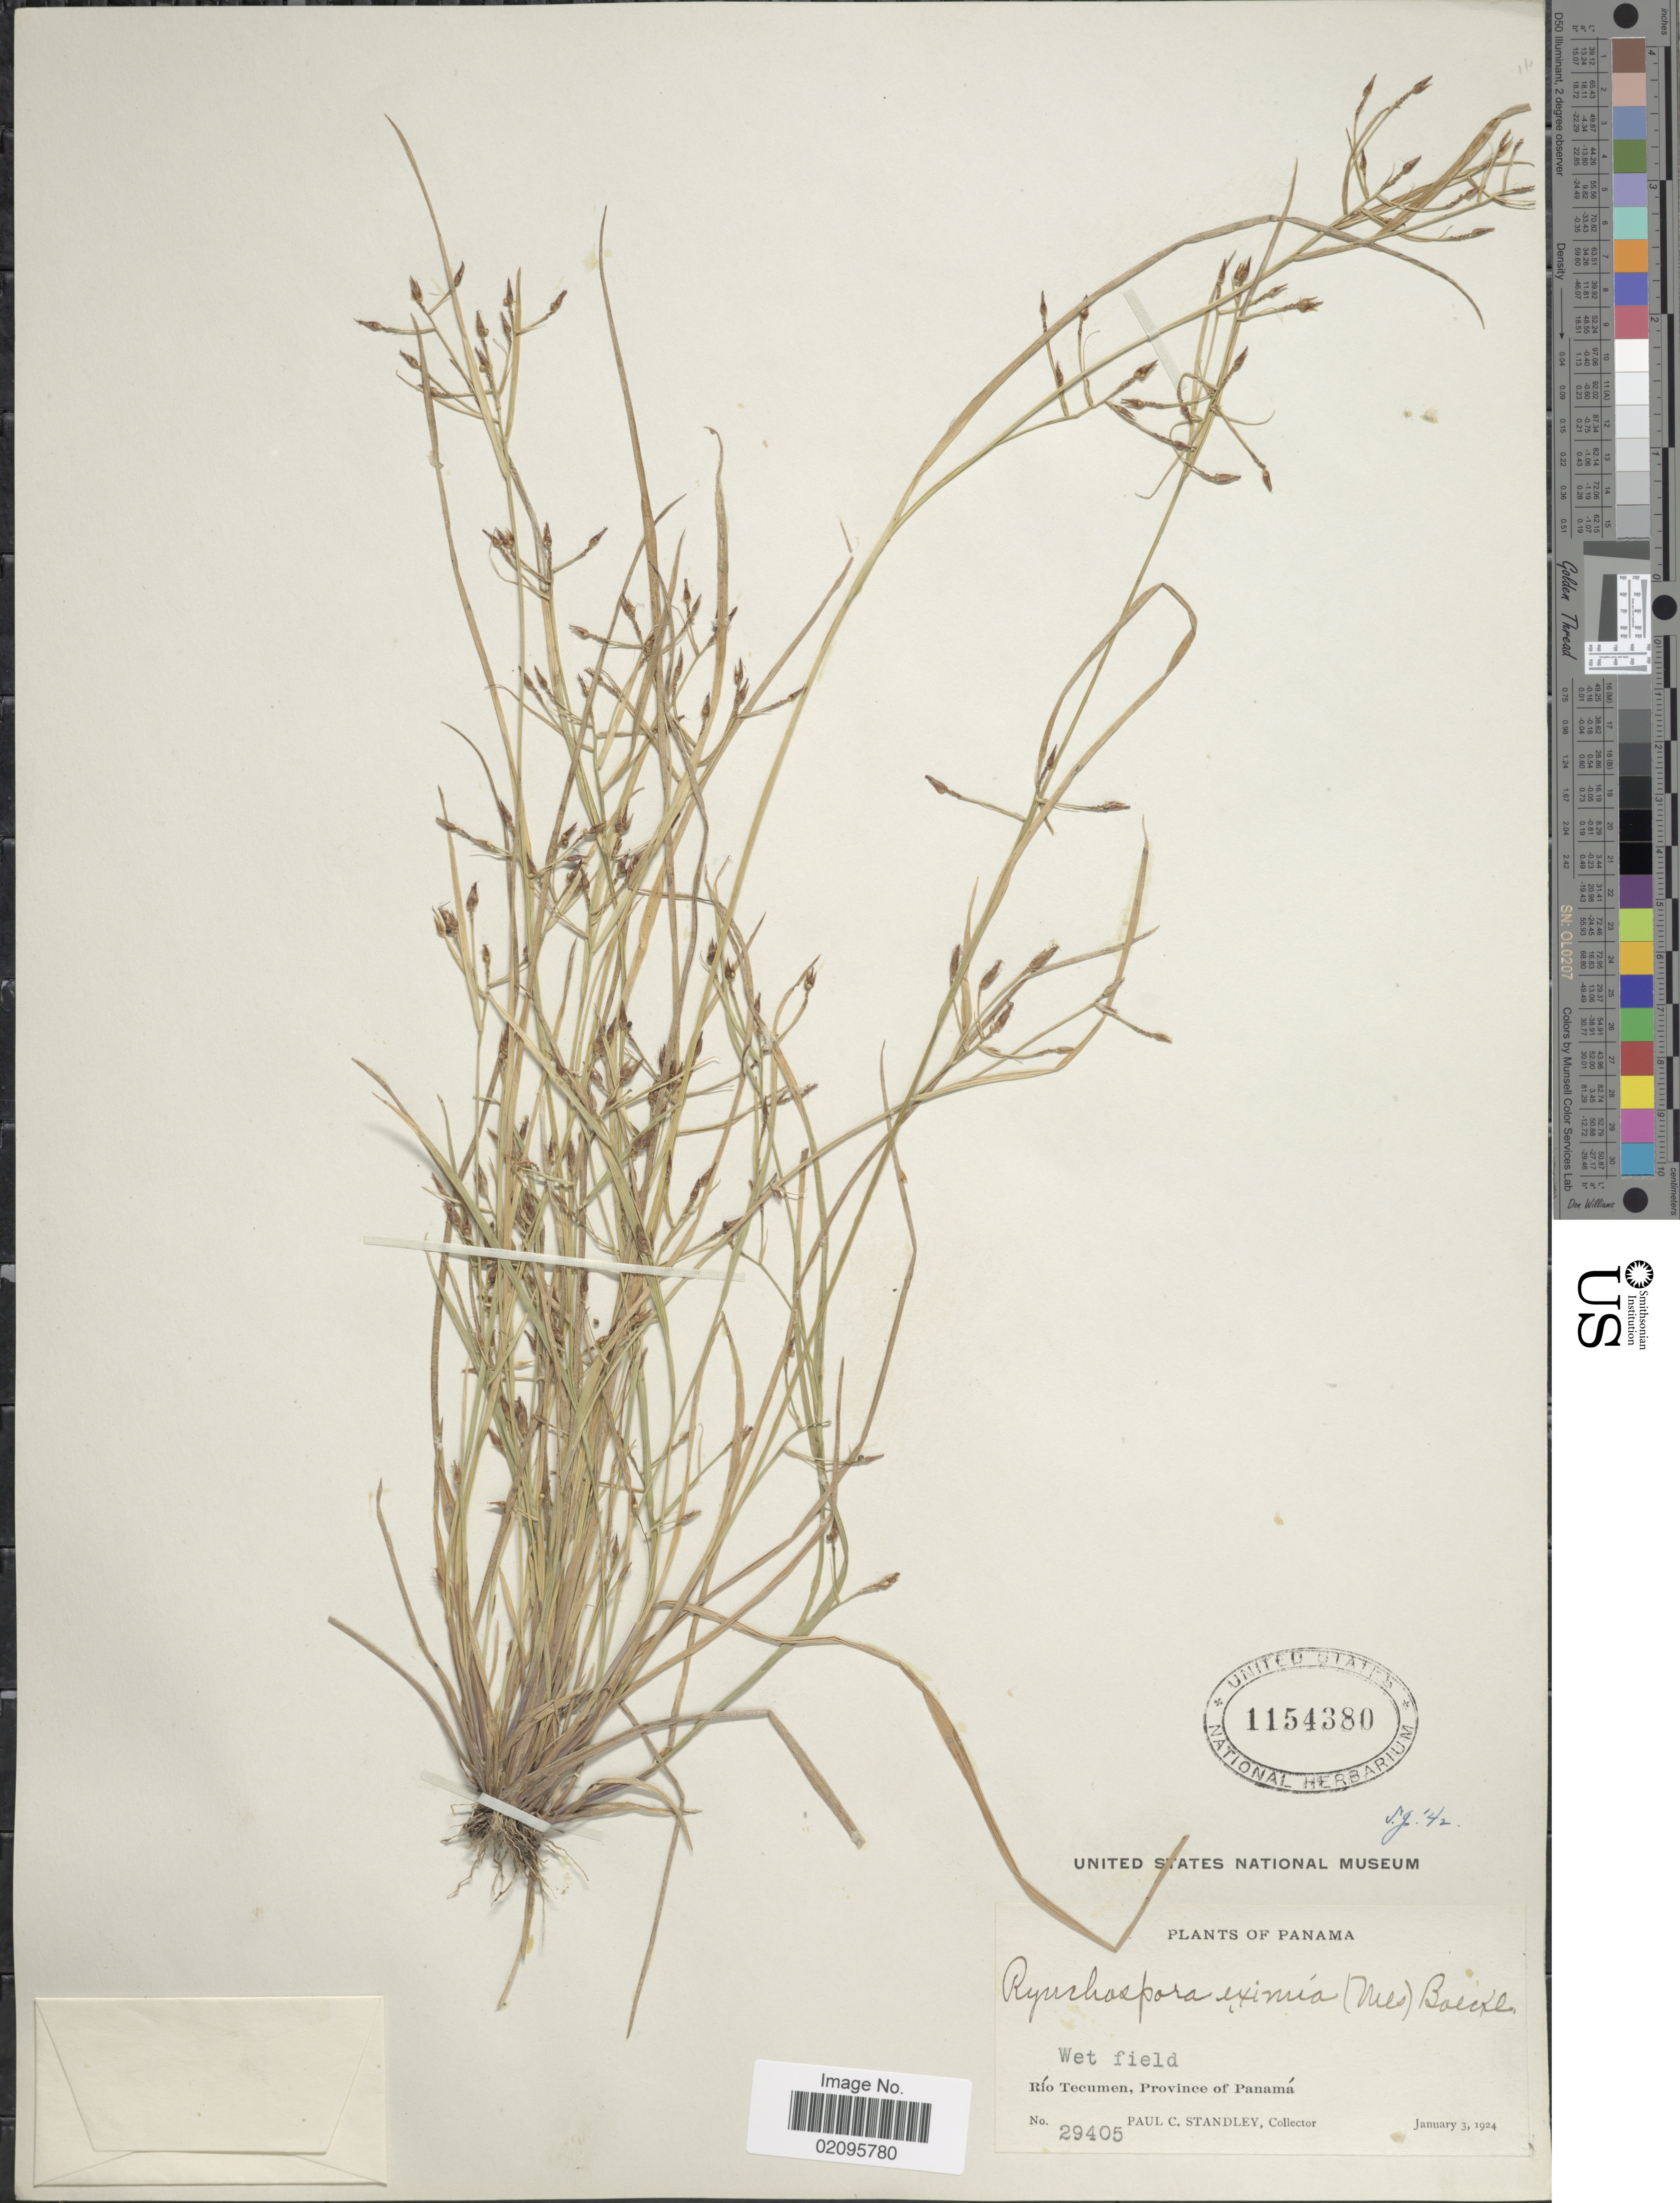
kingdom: Plantae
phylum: Tracheophyta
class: Liliopsida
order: Poales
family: Cyperaceae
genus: Rhynchospora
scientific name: Rhynchospora eximia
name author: (Nees) Boeckeler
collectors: P. C. Standley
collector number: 29405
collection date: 1924-01-03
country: Panama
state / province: Panamá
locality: Wet field, Rio Tecumen.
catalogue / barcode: US 1154380